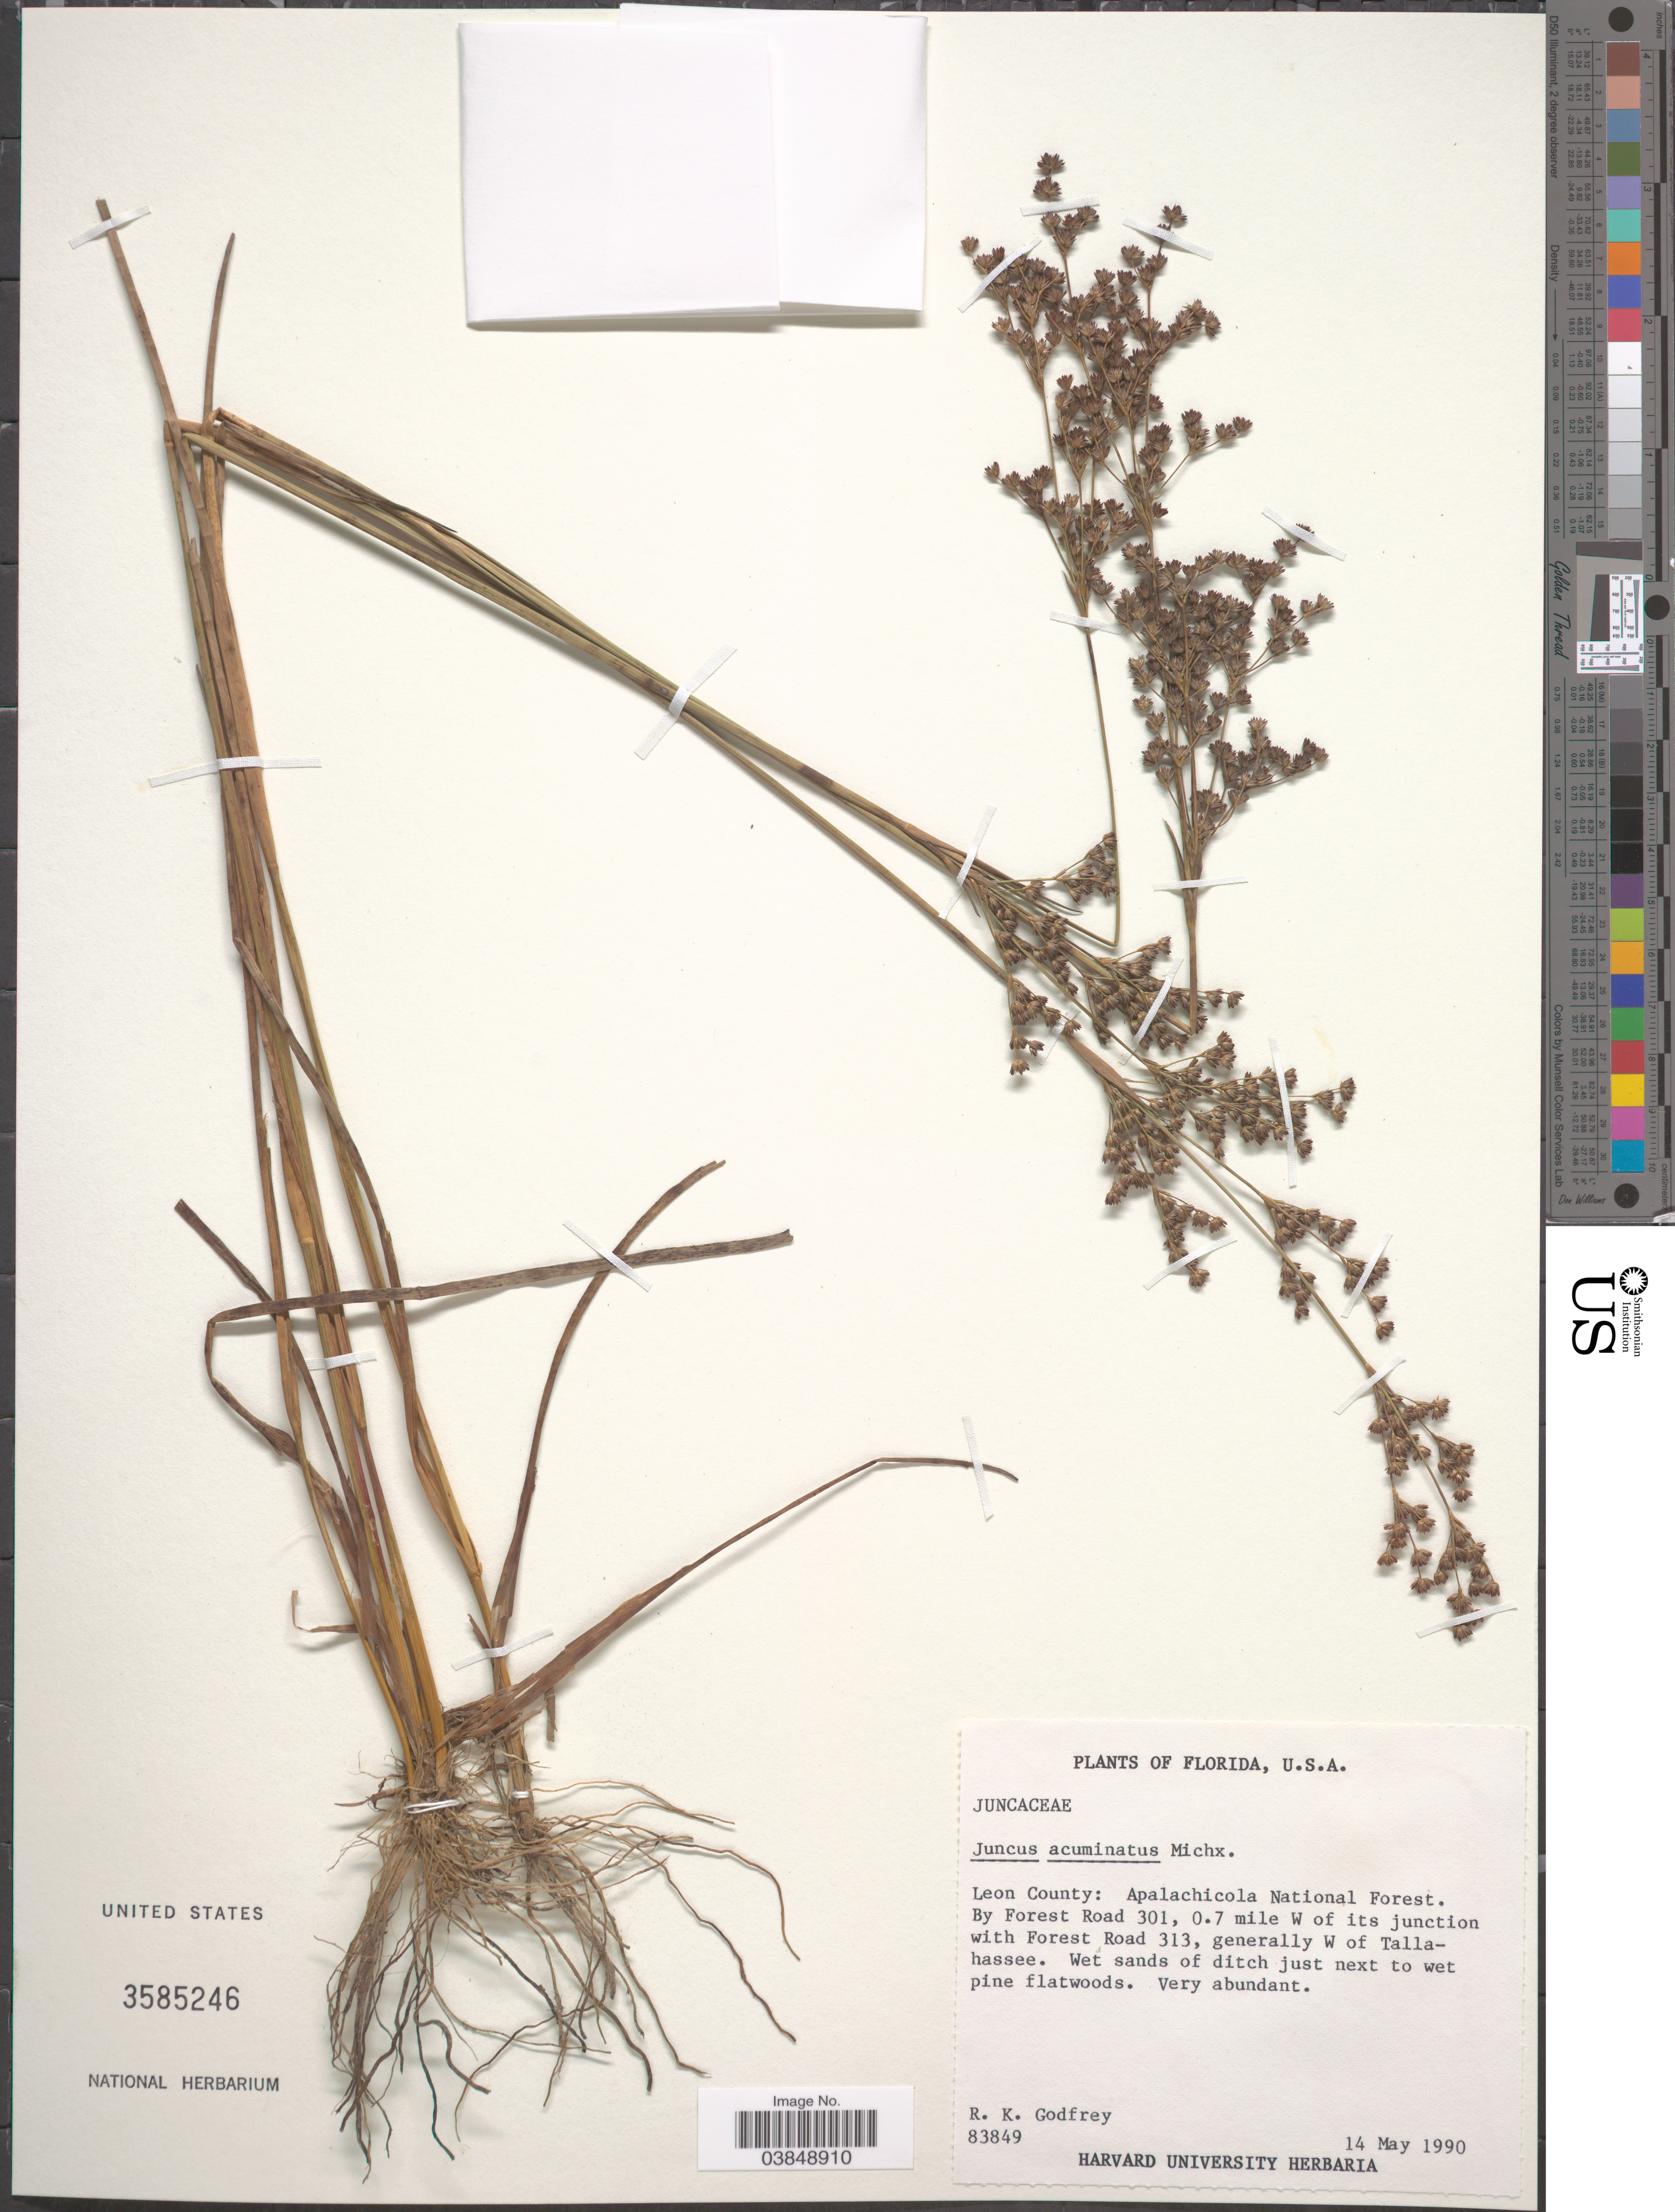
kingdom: Plantae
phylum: Tracheophyta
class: Liliopsida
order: Poales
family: Juncaceae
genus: Juncus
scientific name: Juncus acuminatus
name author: Michx.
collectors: R. K. Godfrey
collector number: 83849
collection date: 1990-05-14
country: United States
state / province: Florida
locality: Leon County: Apalachicola National Forest. By Forest Road 301, 0.7 mile W of its junction with Forest Road 313, generally W of Tallahassee.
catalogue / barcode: US 3585246